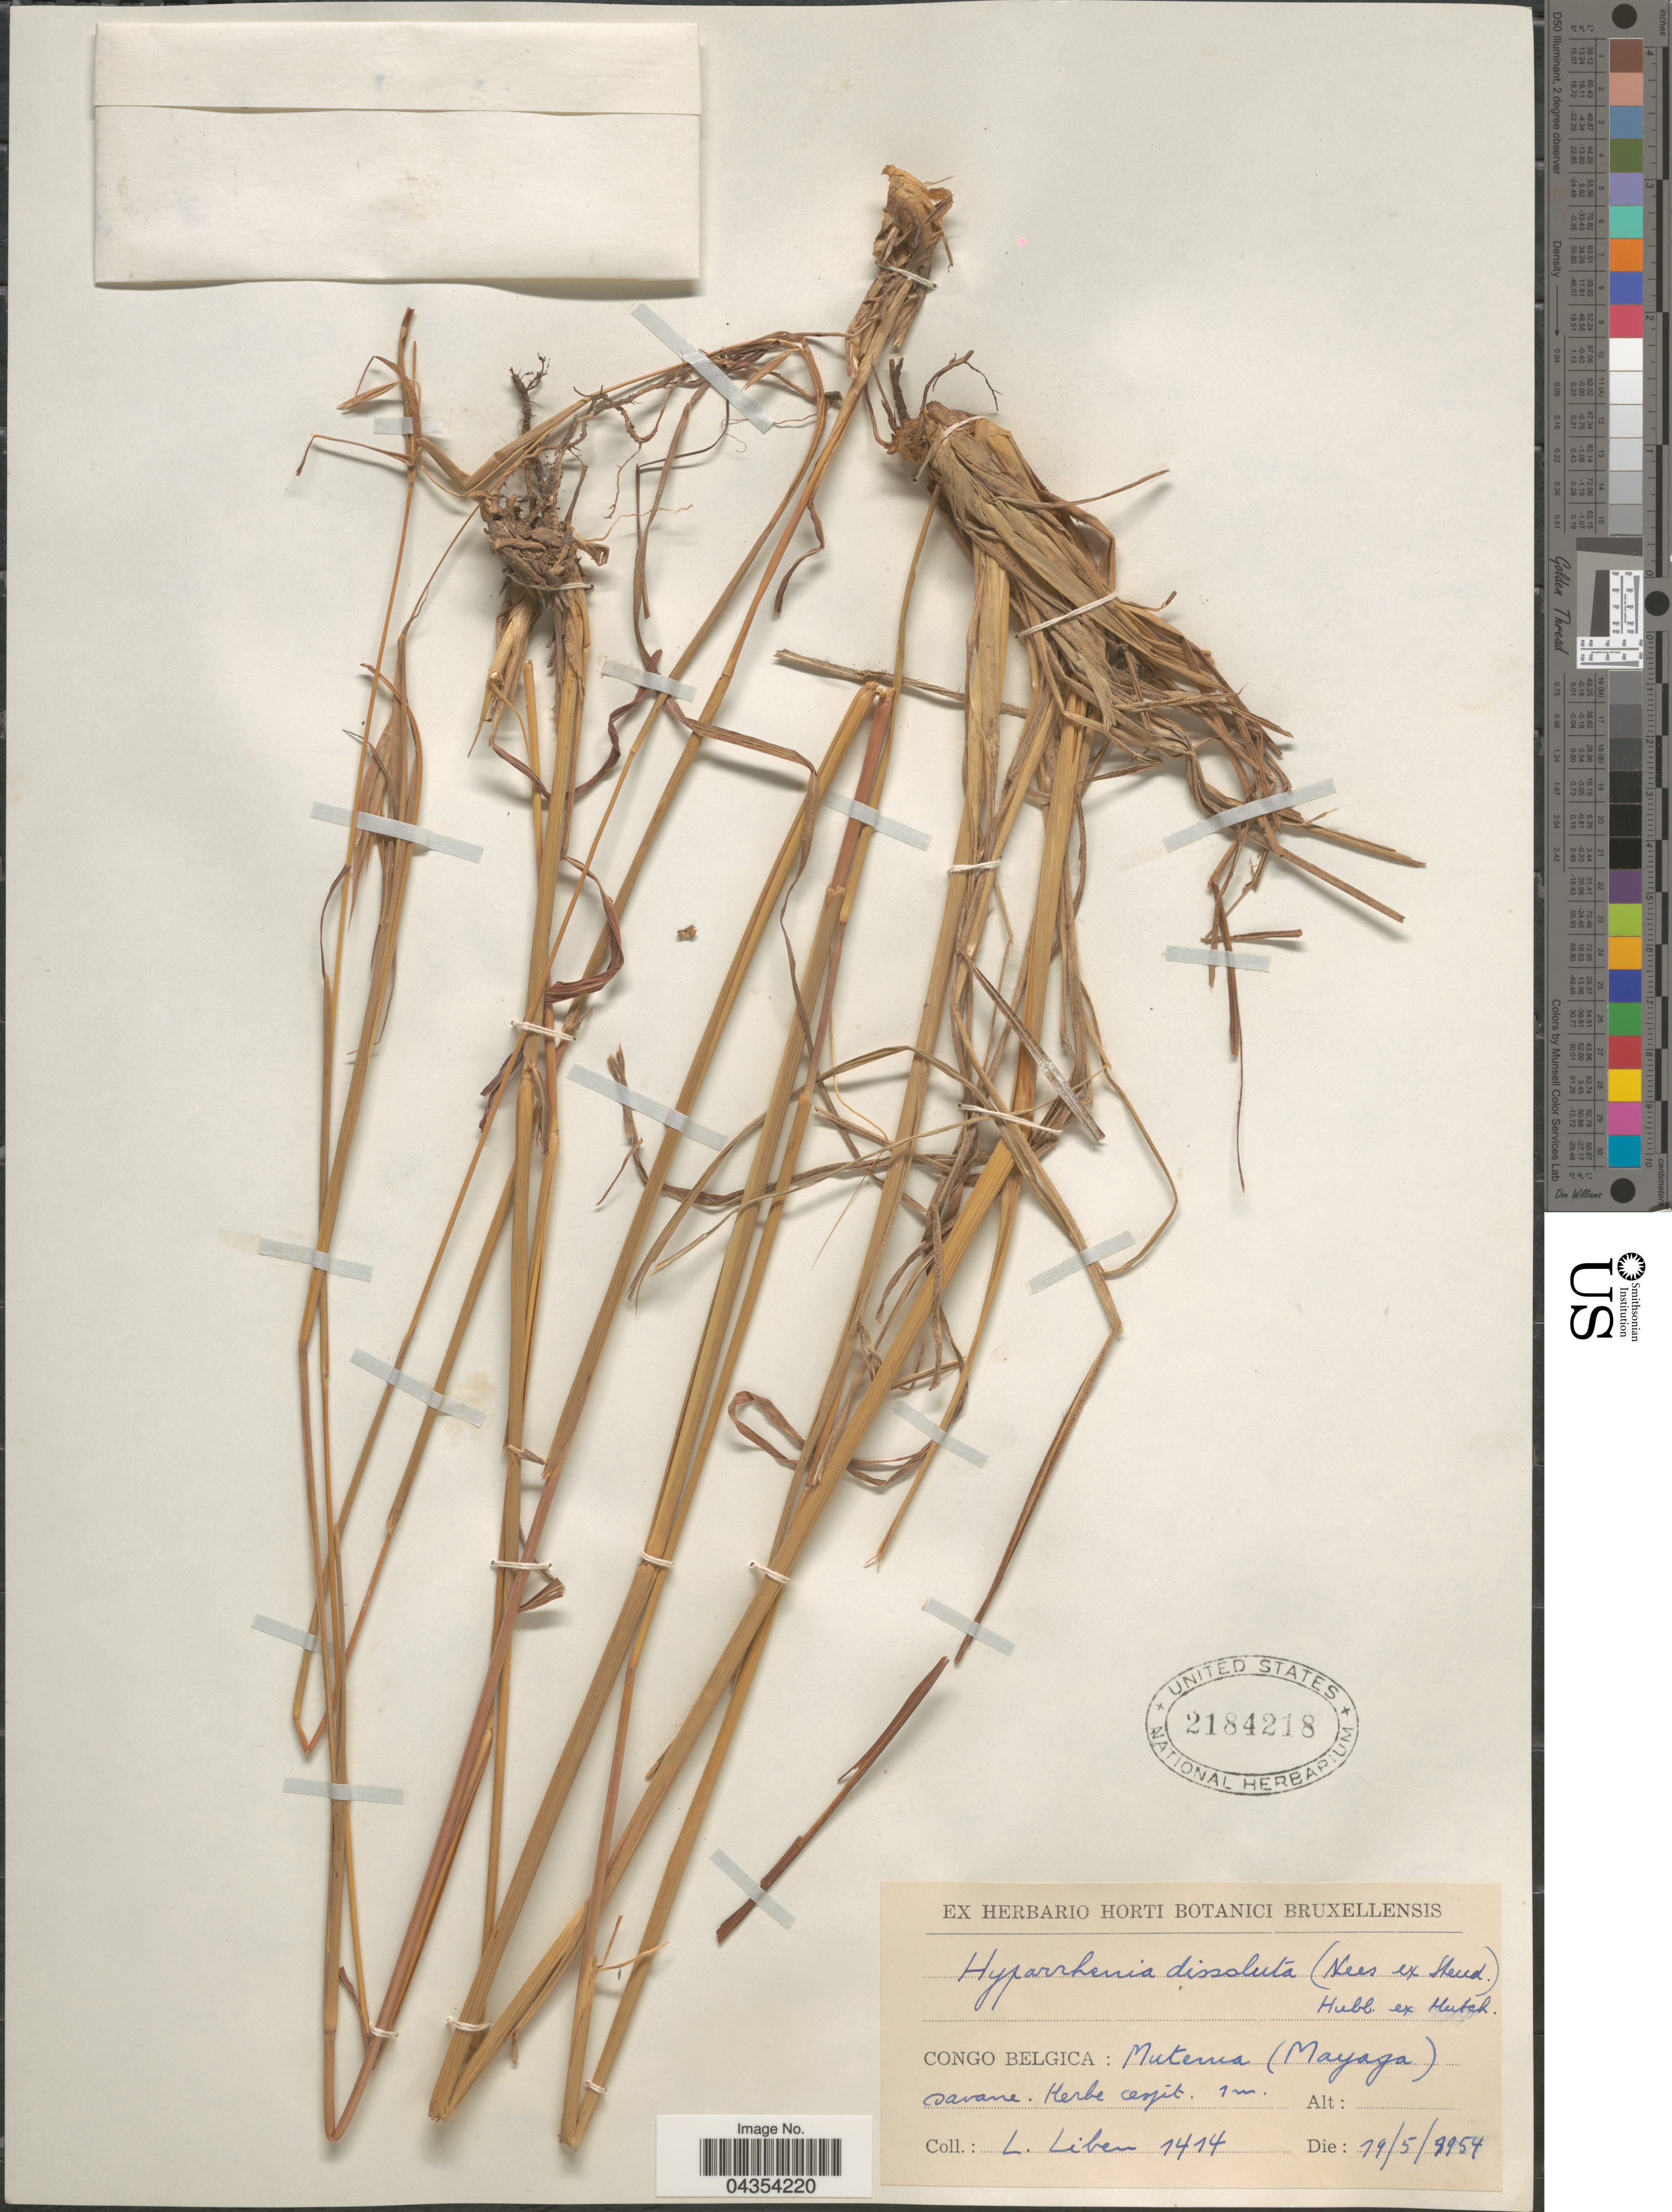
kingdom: Plantae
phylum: Tracheophyta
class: Liliopsida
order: Poales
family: Poaceae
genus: Hyperthelia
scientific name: Hyperthelia dissoluta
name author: (Nees ex Steud.) Clayton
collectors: L. Liben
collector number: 1414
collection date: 1954-05-19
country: Congo, Democratic Republic of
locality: Congo Belgica: Mutema (Mayaga).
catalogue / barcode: US 2184218